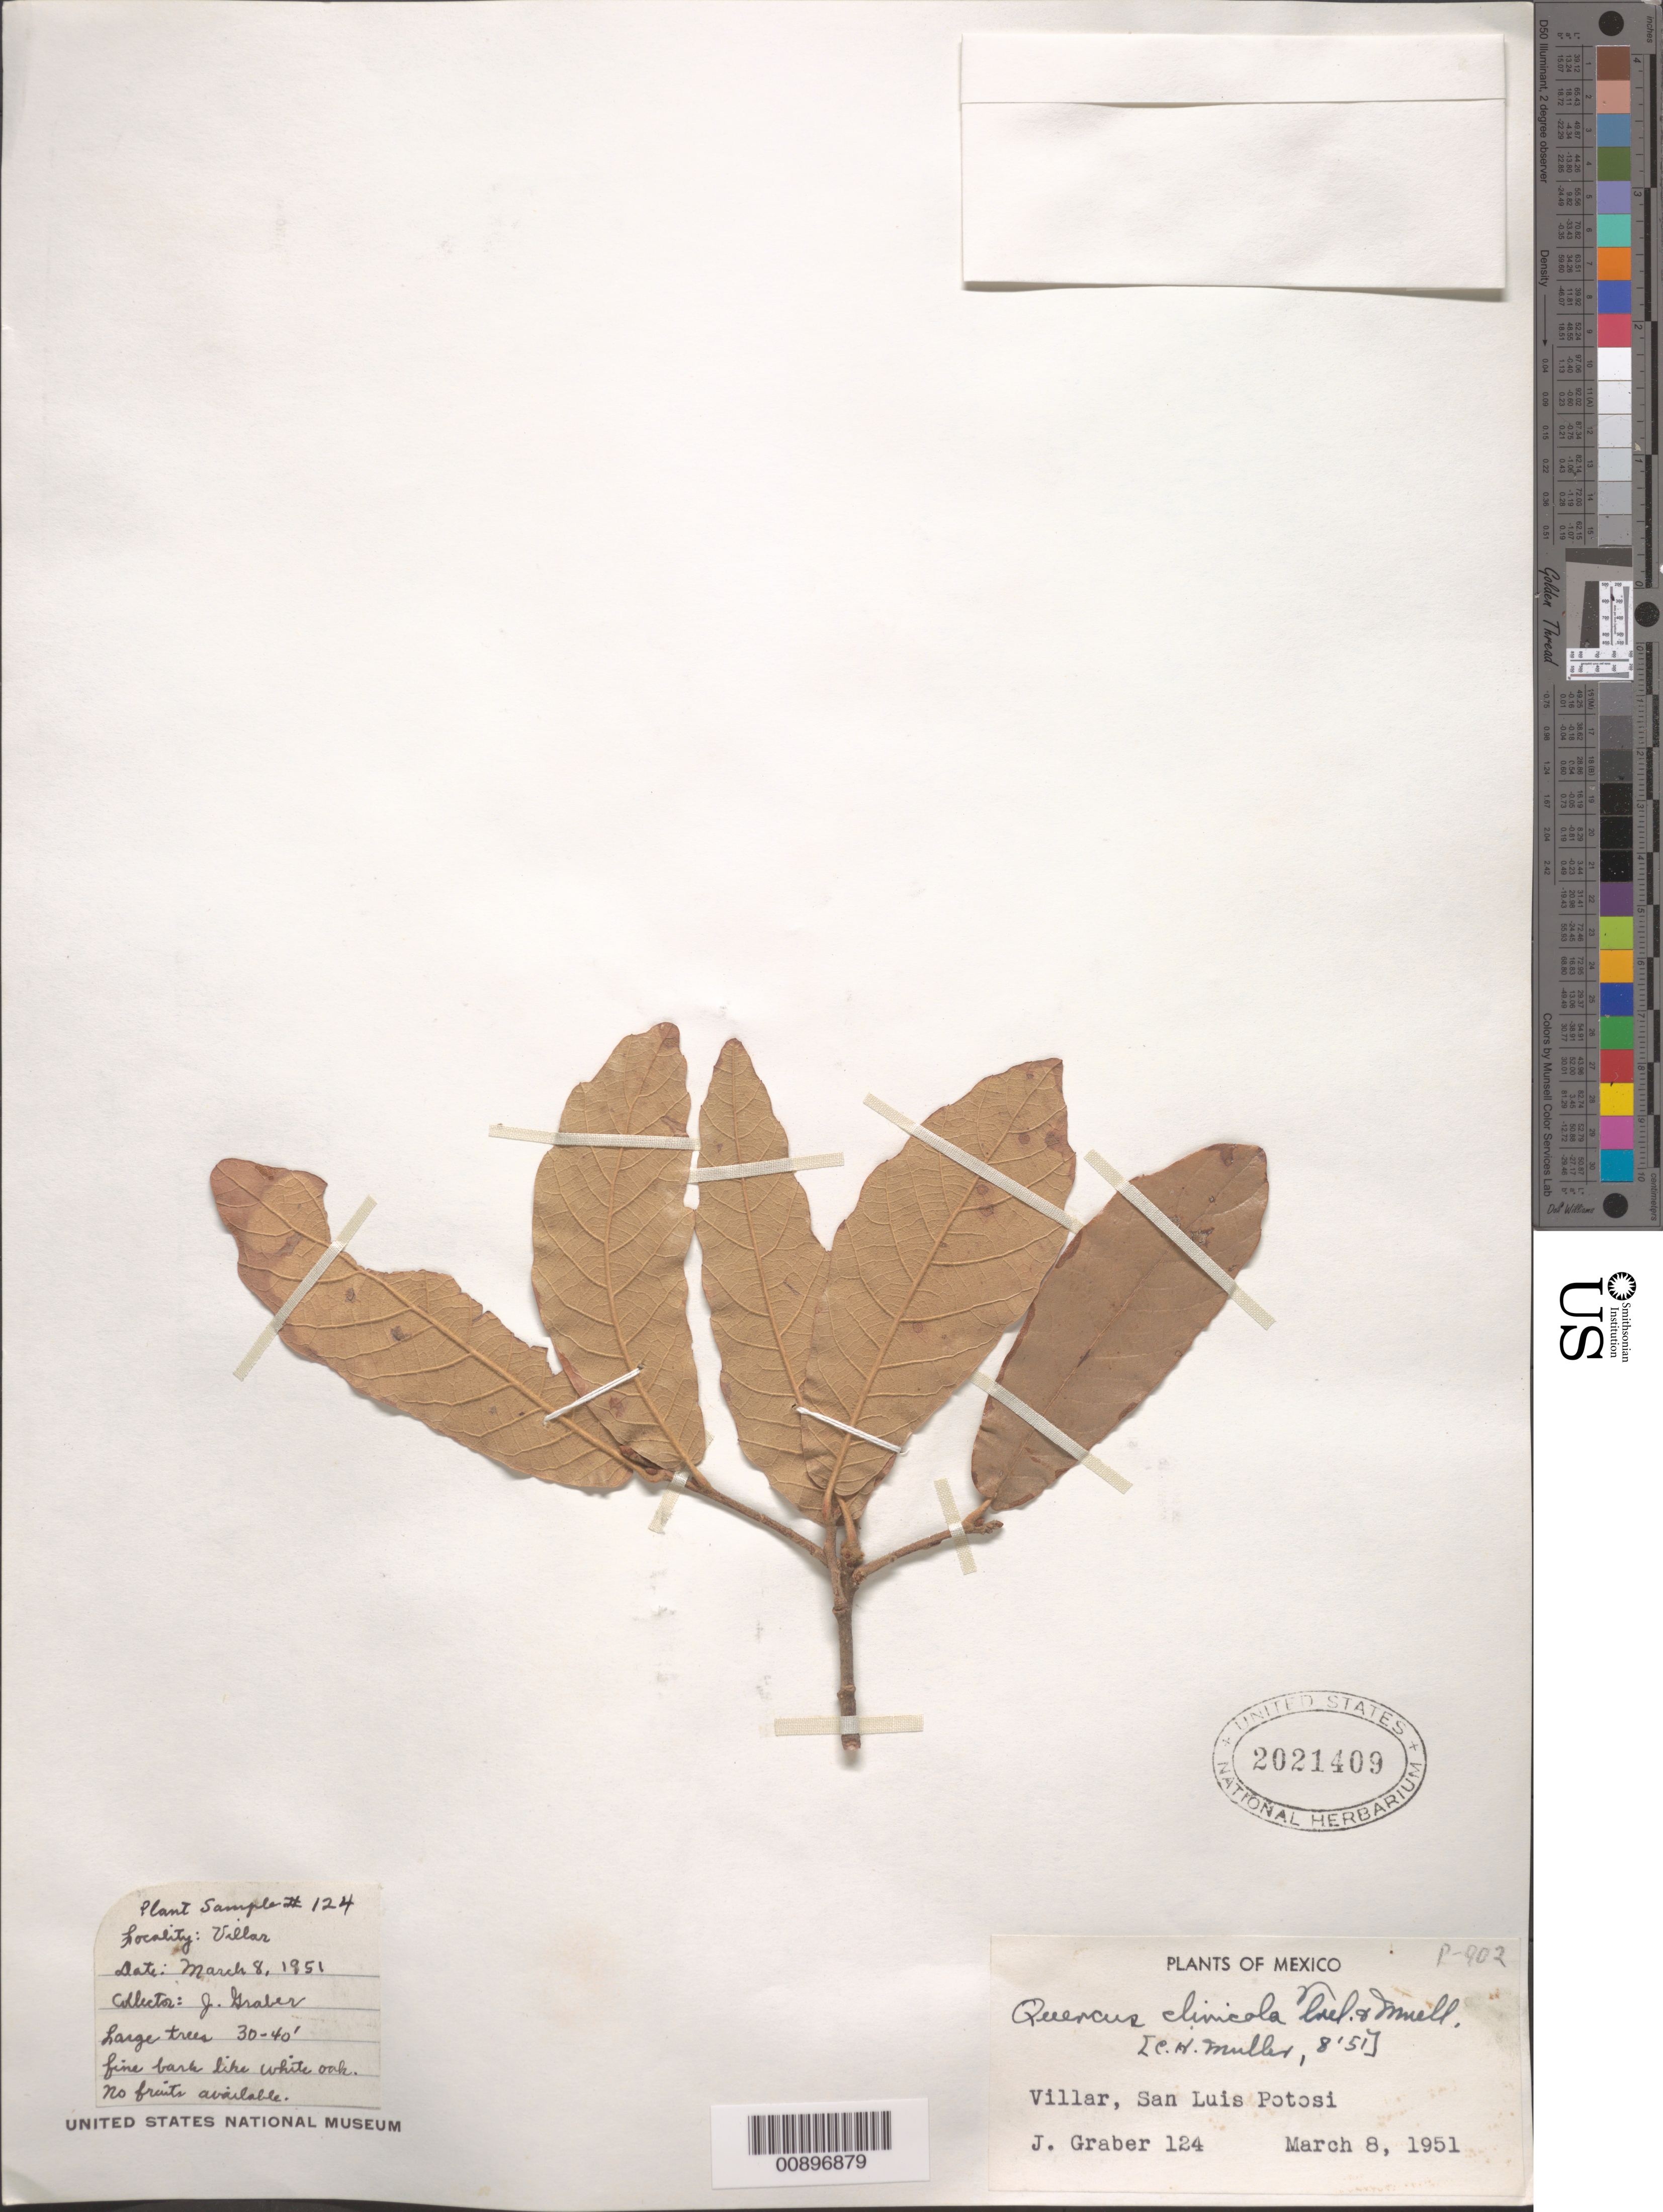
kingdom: Plantae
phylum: Tracheophyta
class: Magnoliopsida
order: Fagales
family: Fagaceae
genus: Quercus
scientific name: Quercus clivicola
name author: Trel. & C.H. Mull.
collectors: J. Graber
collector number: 124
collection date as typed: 08 Mar 1951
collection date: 1951-03-08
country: Mexico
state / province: San Luis Potosí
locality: Villar, San Luis Potosí.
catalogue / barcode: US 2021409